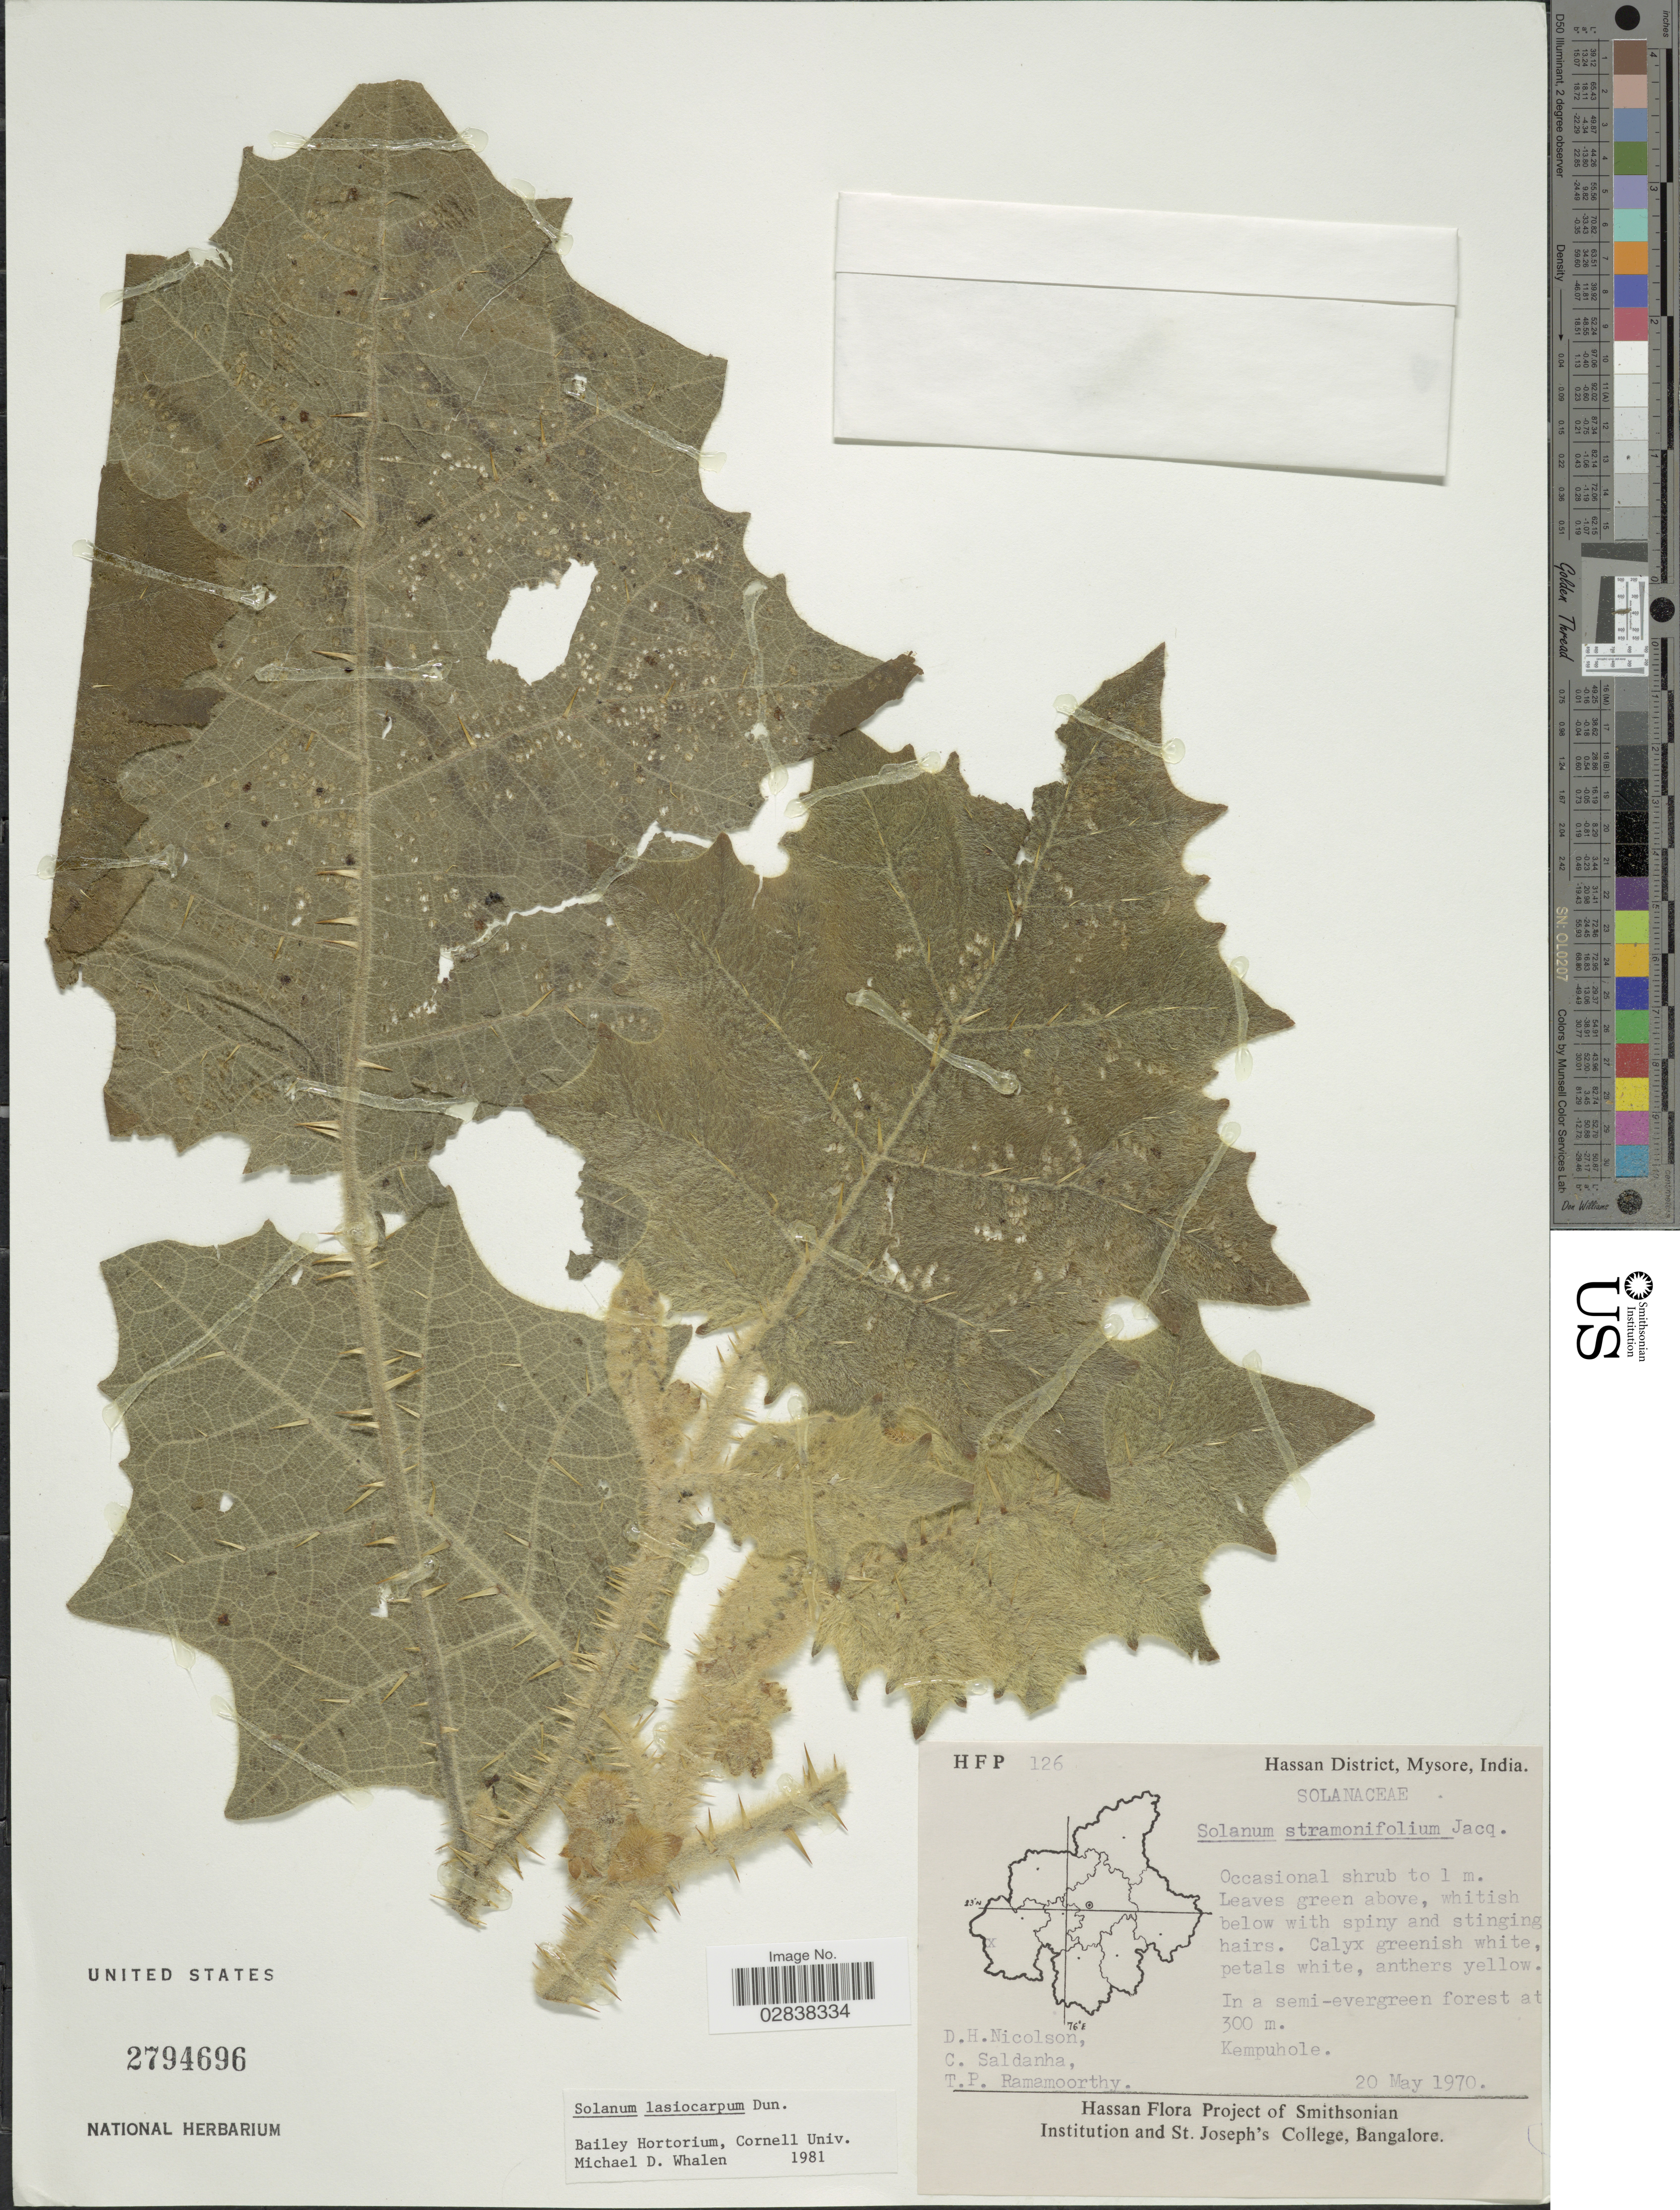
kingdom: Plantae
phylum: Tracheophyta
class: Magnoliopsida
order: Solanales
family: Solanaceae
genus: Solanum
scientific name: Solanum lasiocarpum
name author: Dunal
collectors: D. H. Nicolson, C. Saldanha & T. P. Ramamoorthy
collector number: HFP126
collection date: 1970-05-20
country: India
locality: Hassan District, Mysore, Kempuhole.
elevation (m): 300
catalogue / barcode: US 2794696